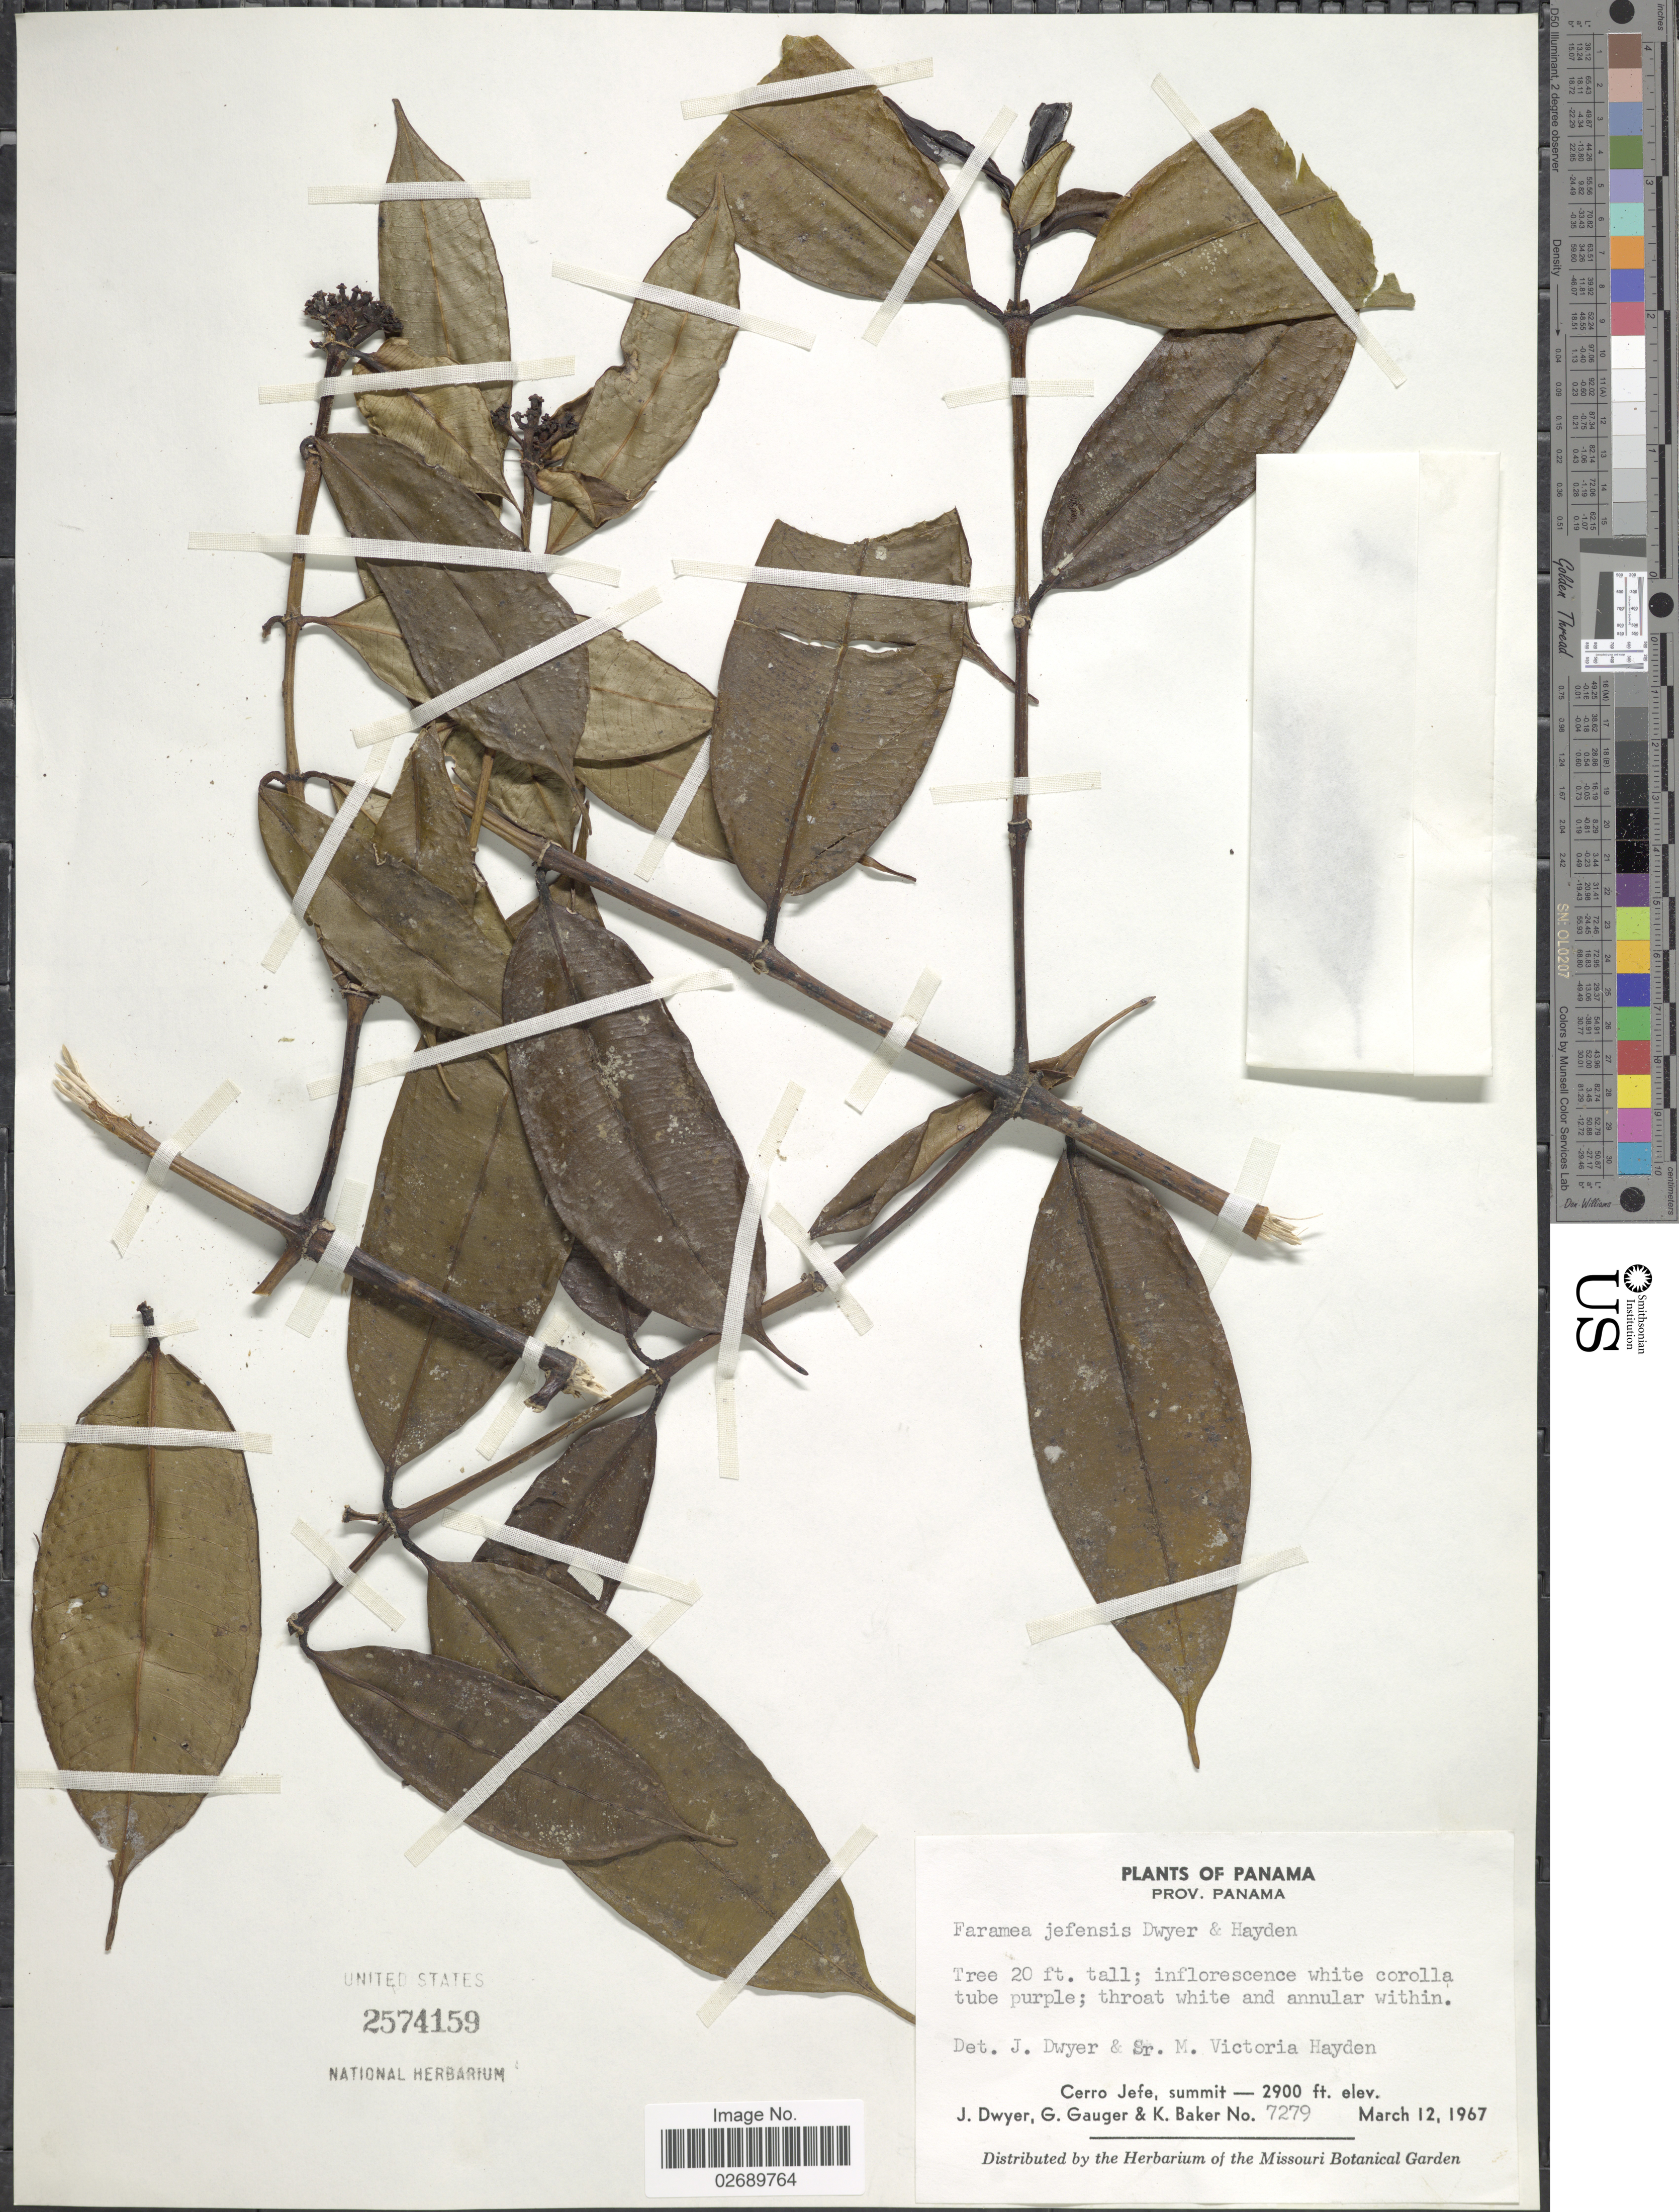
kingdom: Plantae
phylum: Tracheophyta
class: Magnoliopsida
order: Gentianales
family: Rubiaceae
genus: Faramea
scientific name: Faramea jefensis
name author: Dwyer & M.V. Hayden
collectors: J. Dwyer, G. Gauger & K. Baker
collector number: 7279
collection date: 1967-03-12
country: Panama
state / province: Panamá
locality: Cerro Jefe, summit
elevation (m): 884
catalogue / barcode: US 2574159